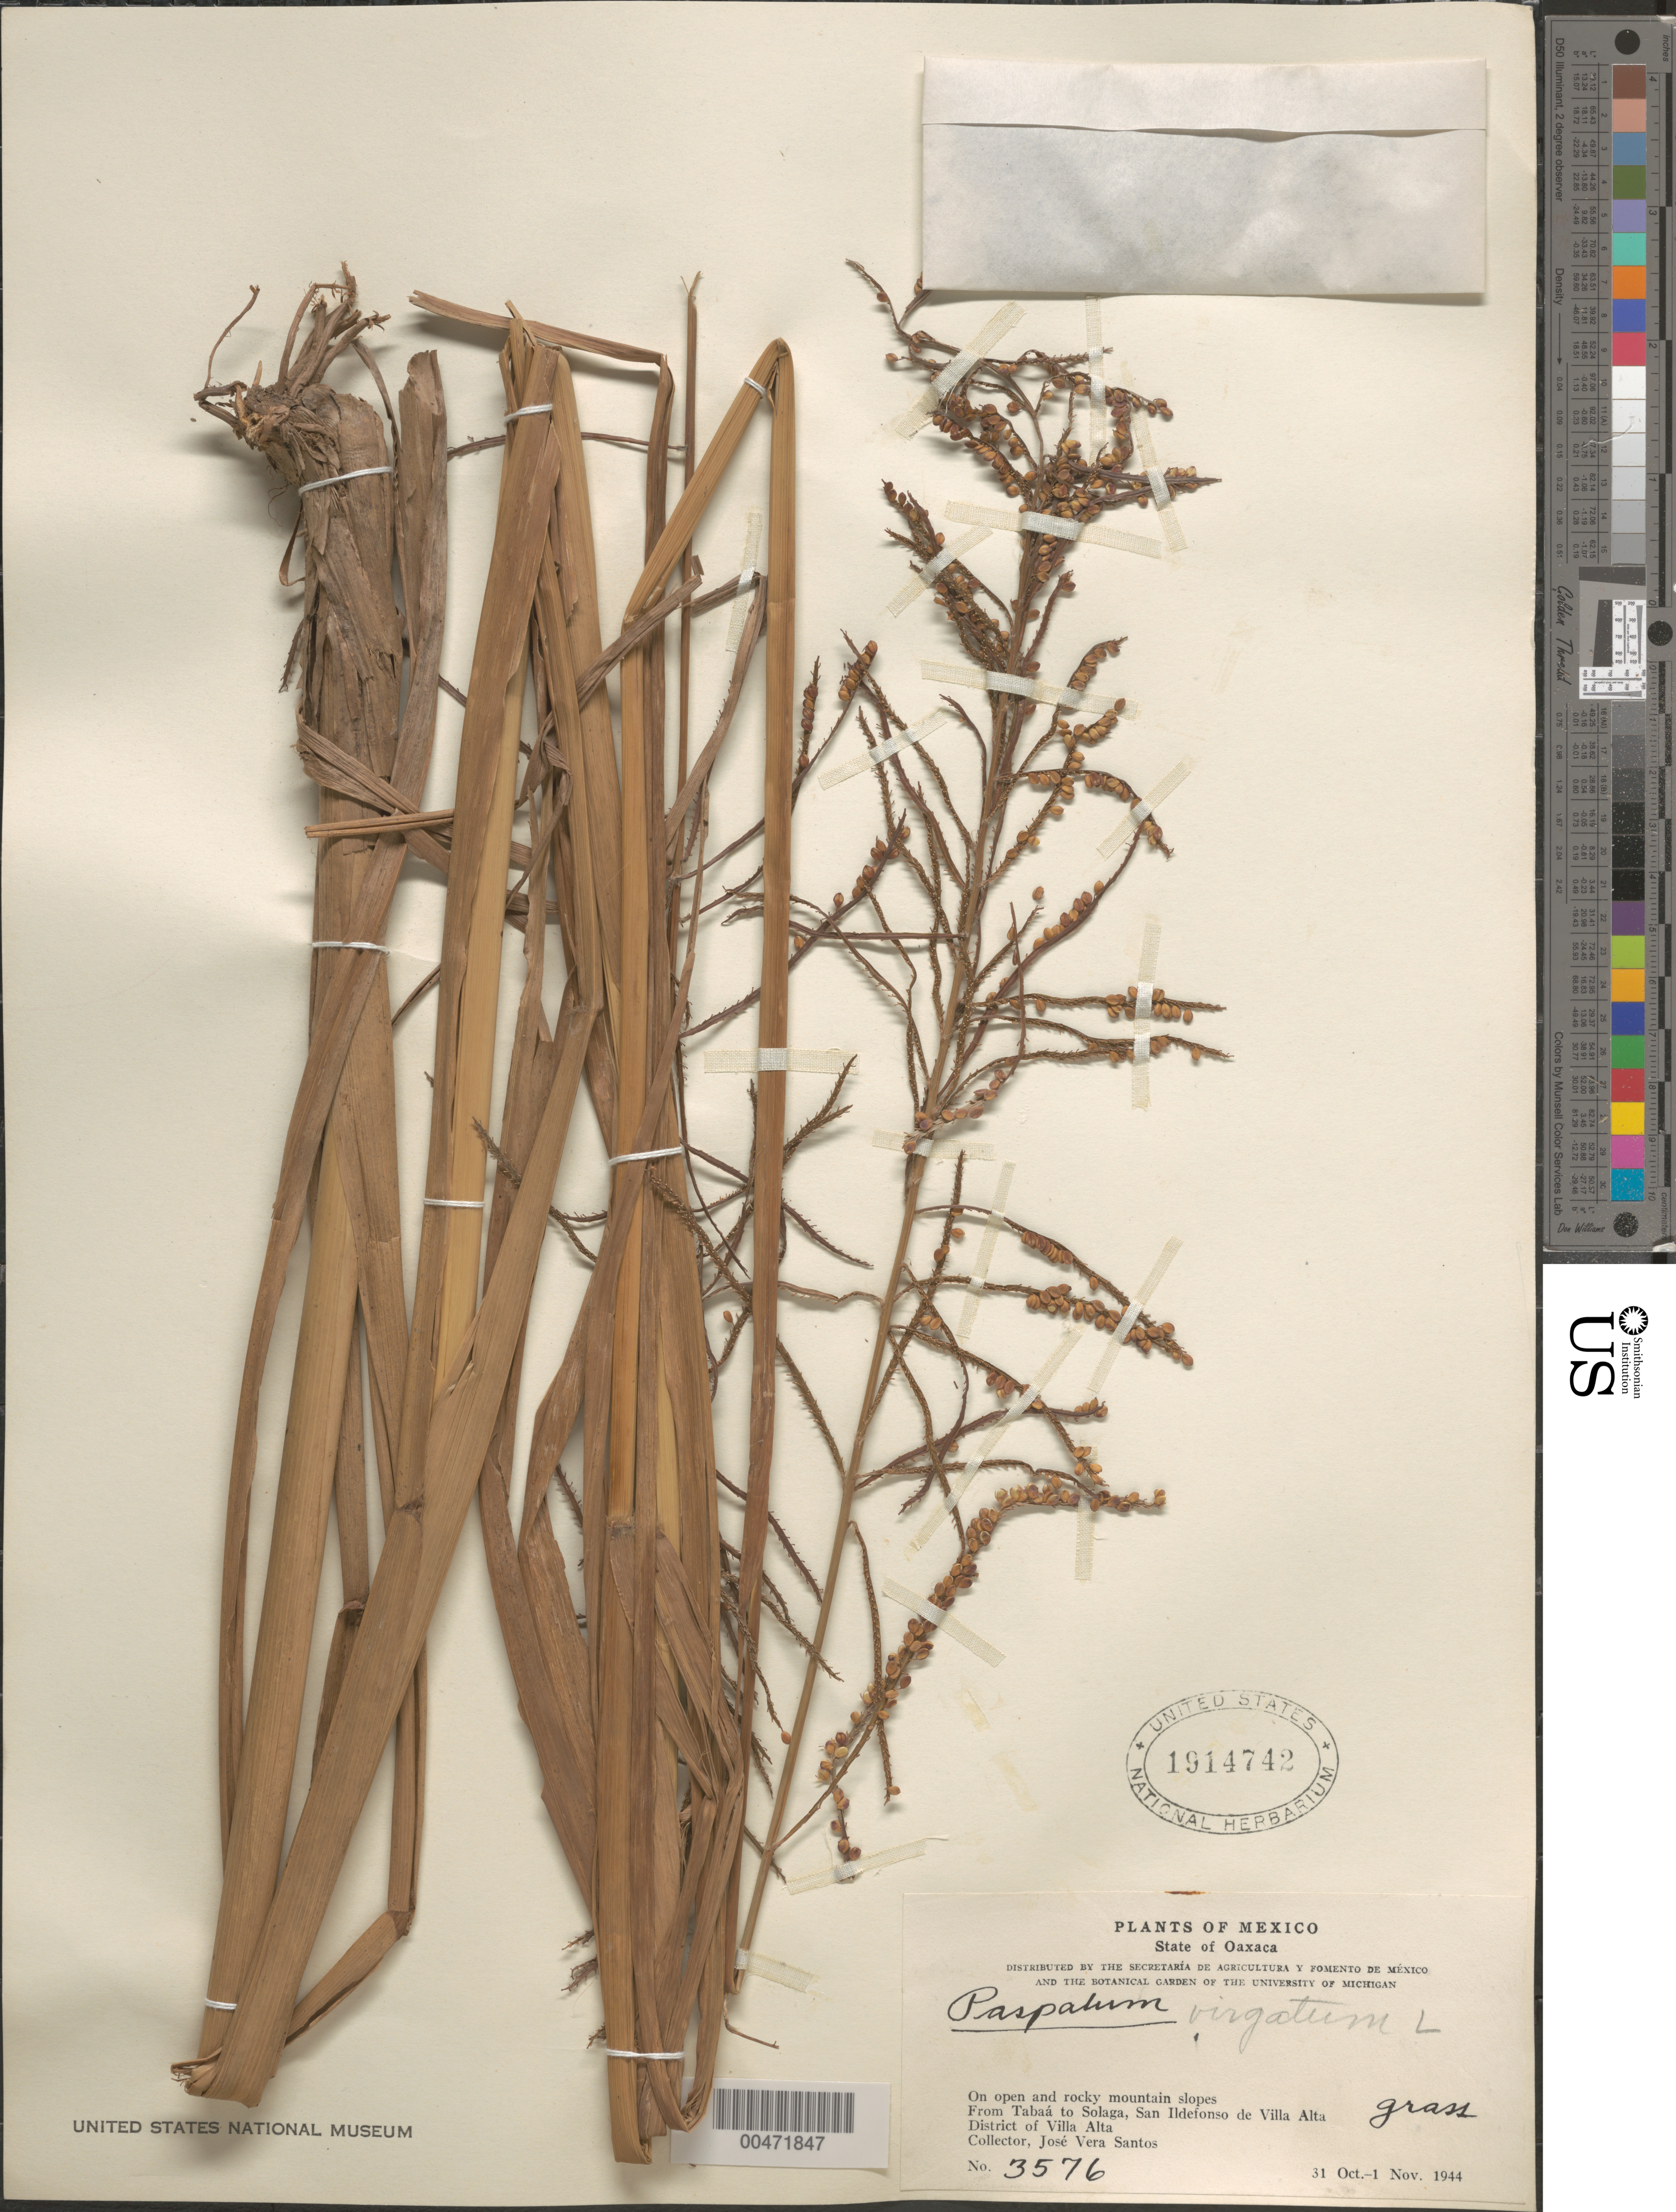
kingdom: Plantae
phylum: Tracheophyta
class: Liliopsida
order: Poales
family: Poaceae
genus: Paspalum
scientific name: Paspalum virgatum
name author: L.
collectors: J. V. Santos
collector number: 3576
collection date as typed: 31 Oct 1944 to 1 Nov 1944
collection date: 1944-10-31/1944-11-01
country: Mexico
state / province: Oaxaca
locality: From Taba to Solaga, San Ildefonso de Villa Alta, Dist of Villa Alta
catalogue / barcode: US 1914742